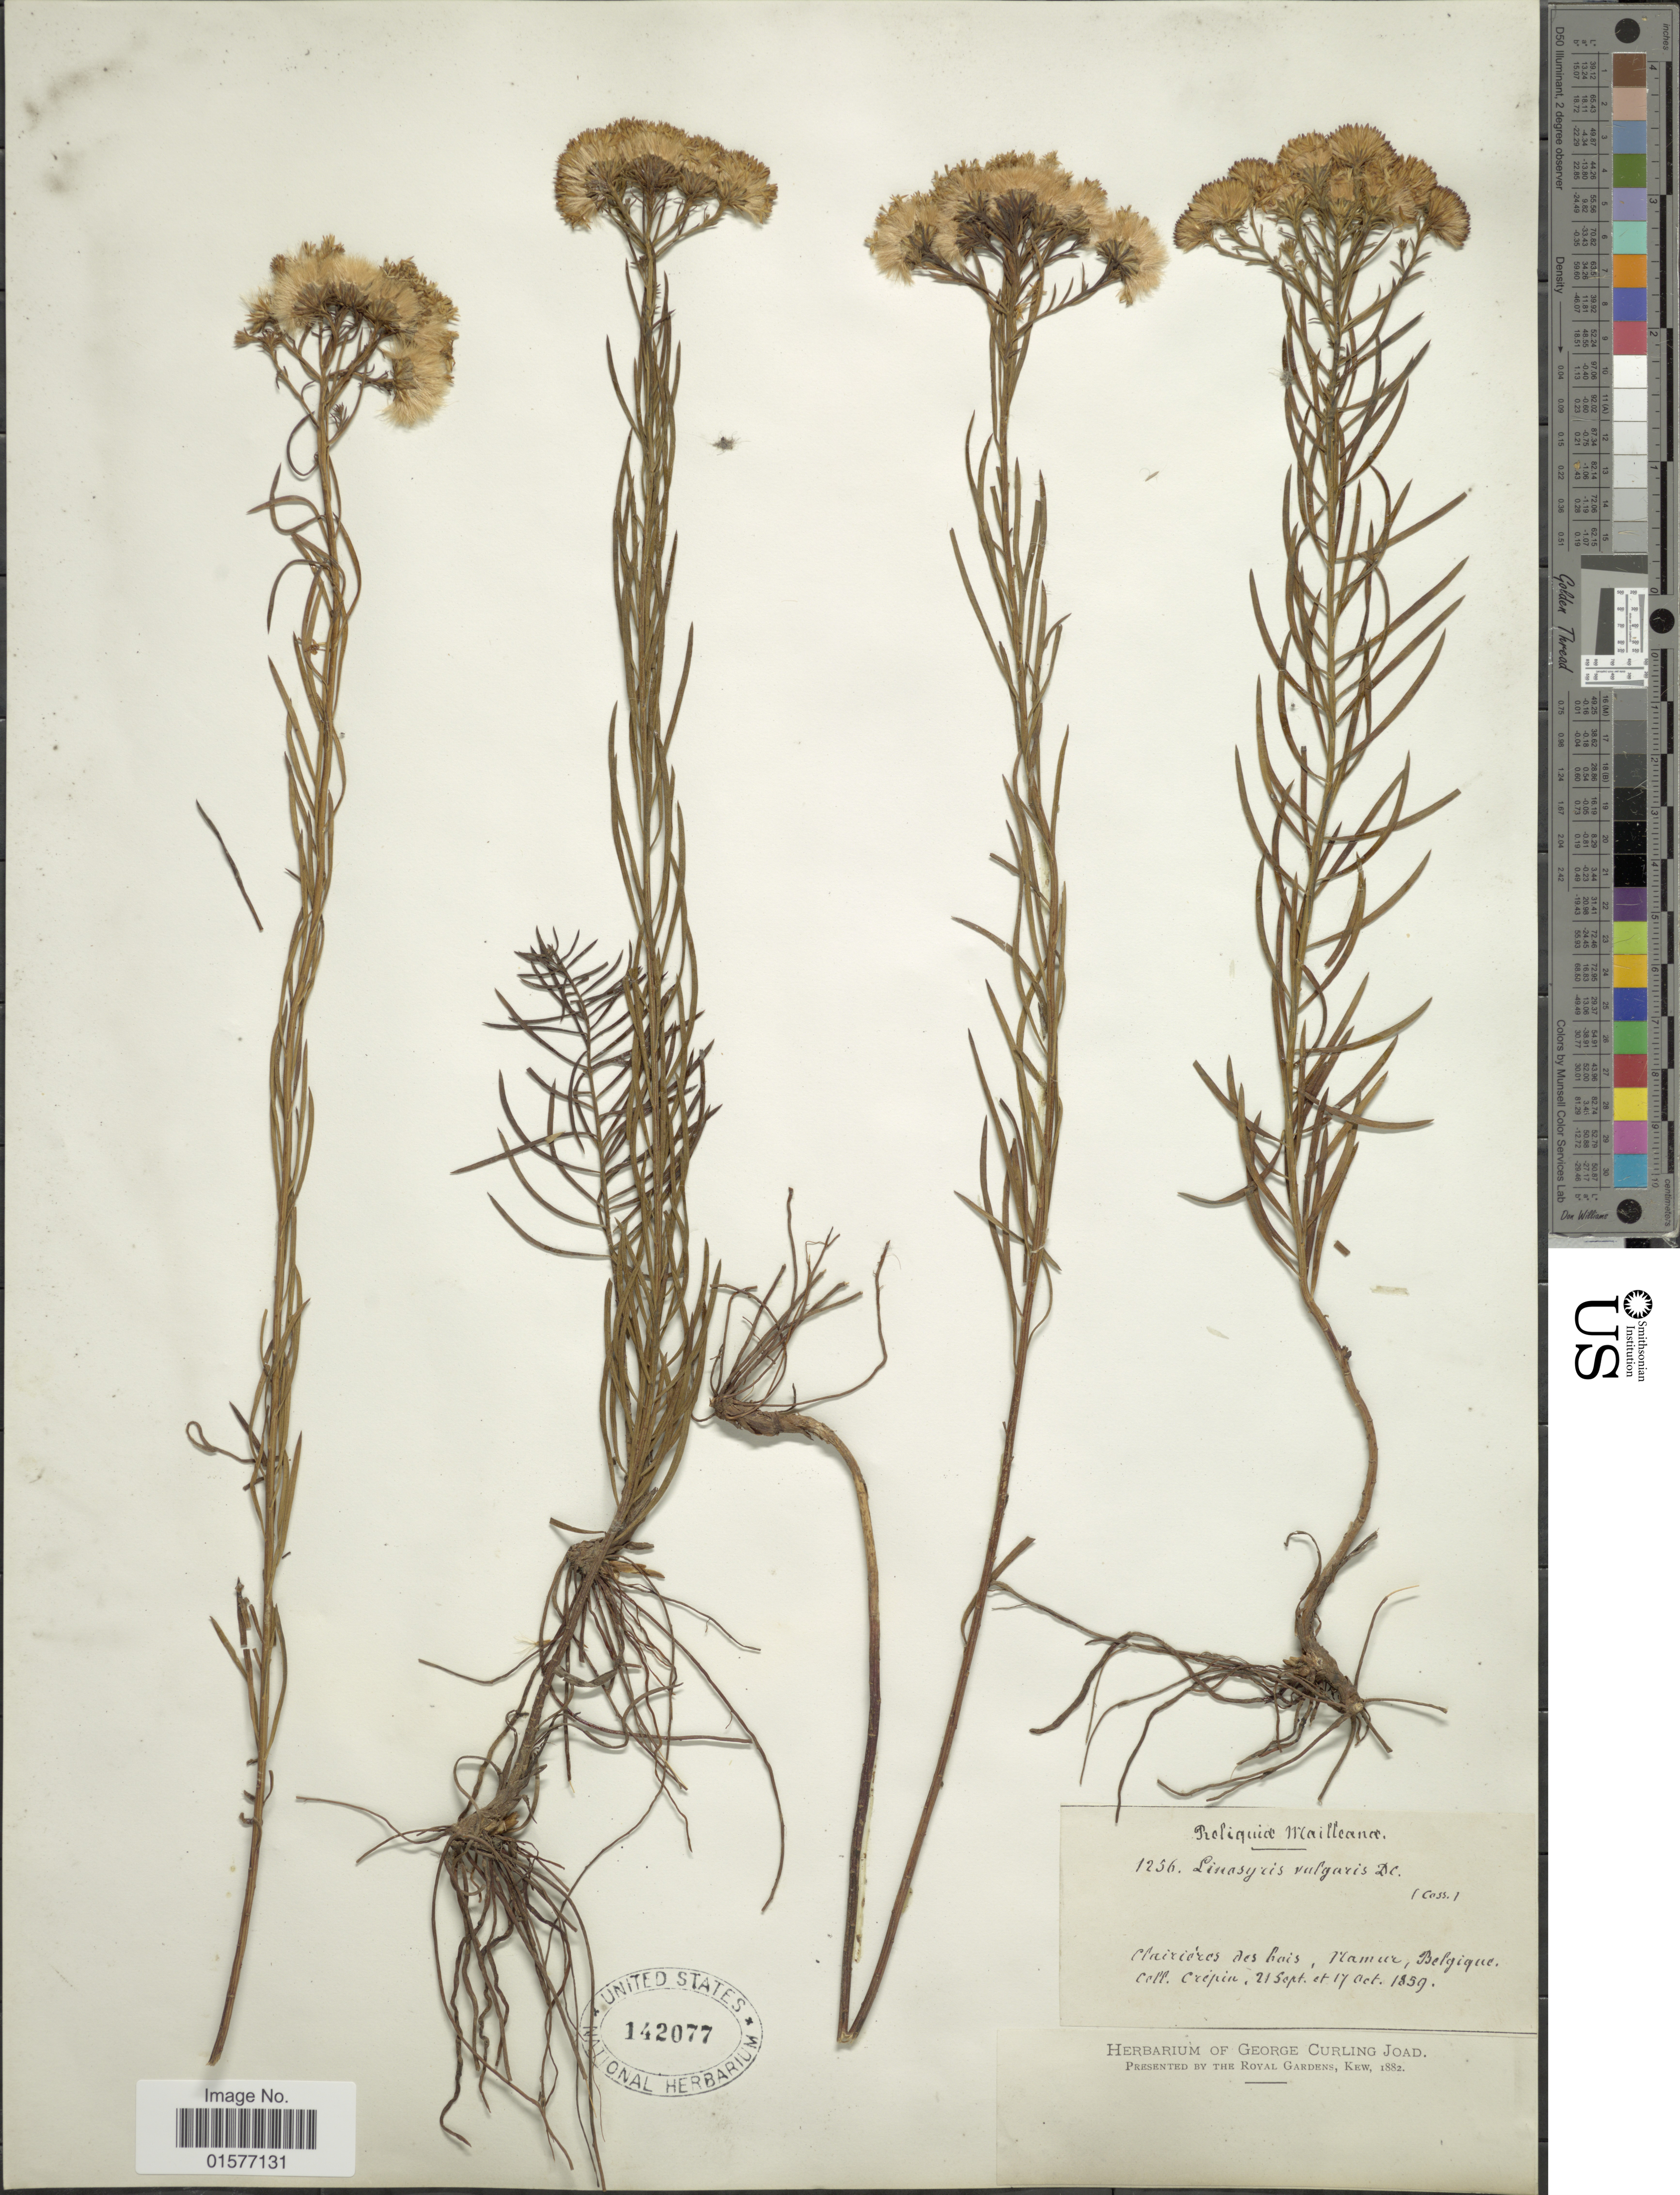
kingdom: Plantae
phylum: Tracheophyta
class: Magnoliopsida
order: Asterales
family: Asteraceae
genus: Linosyris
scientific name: Linosyris vulgaris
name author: Cass. ex Less.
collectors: Crepin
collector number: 1256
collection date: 1859-09-21/1859-10-17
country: Belgium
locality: Clairiores des bais, Marmer, Belgique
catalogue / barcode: US 142077